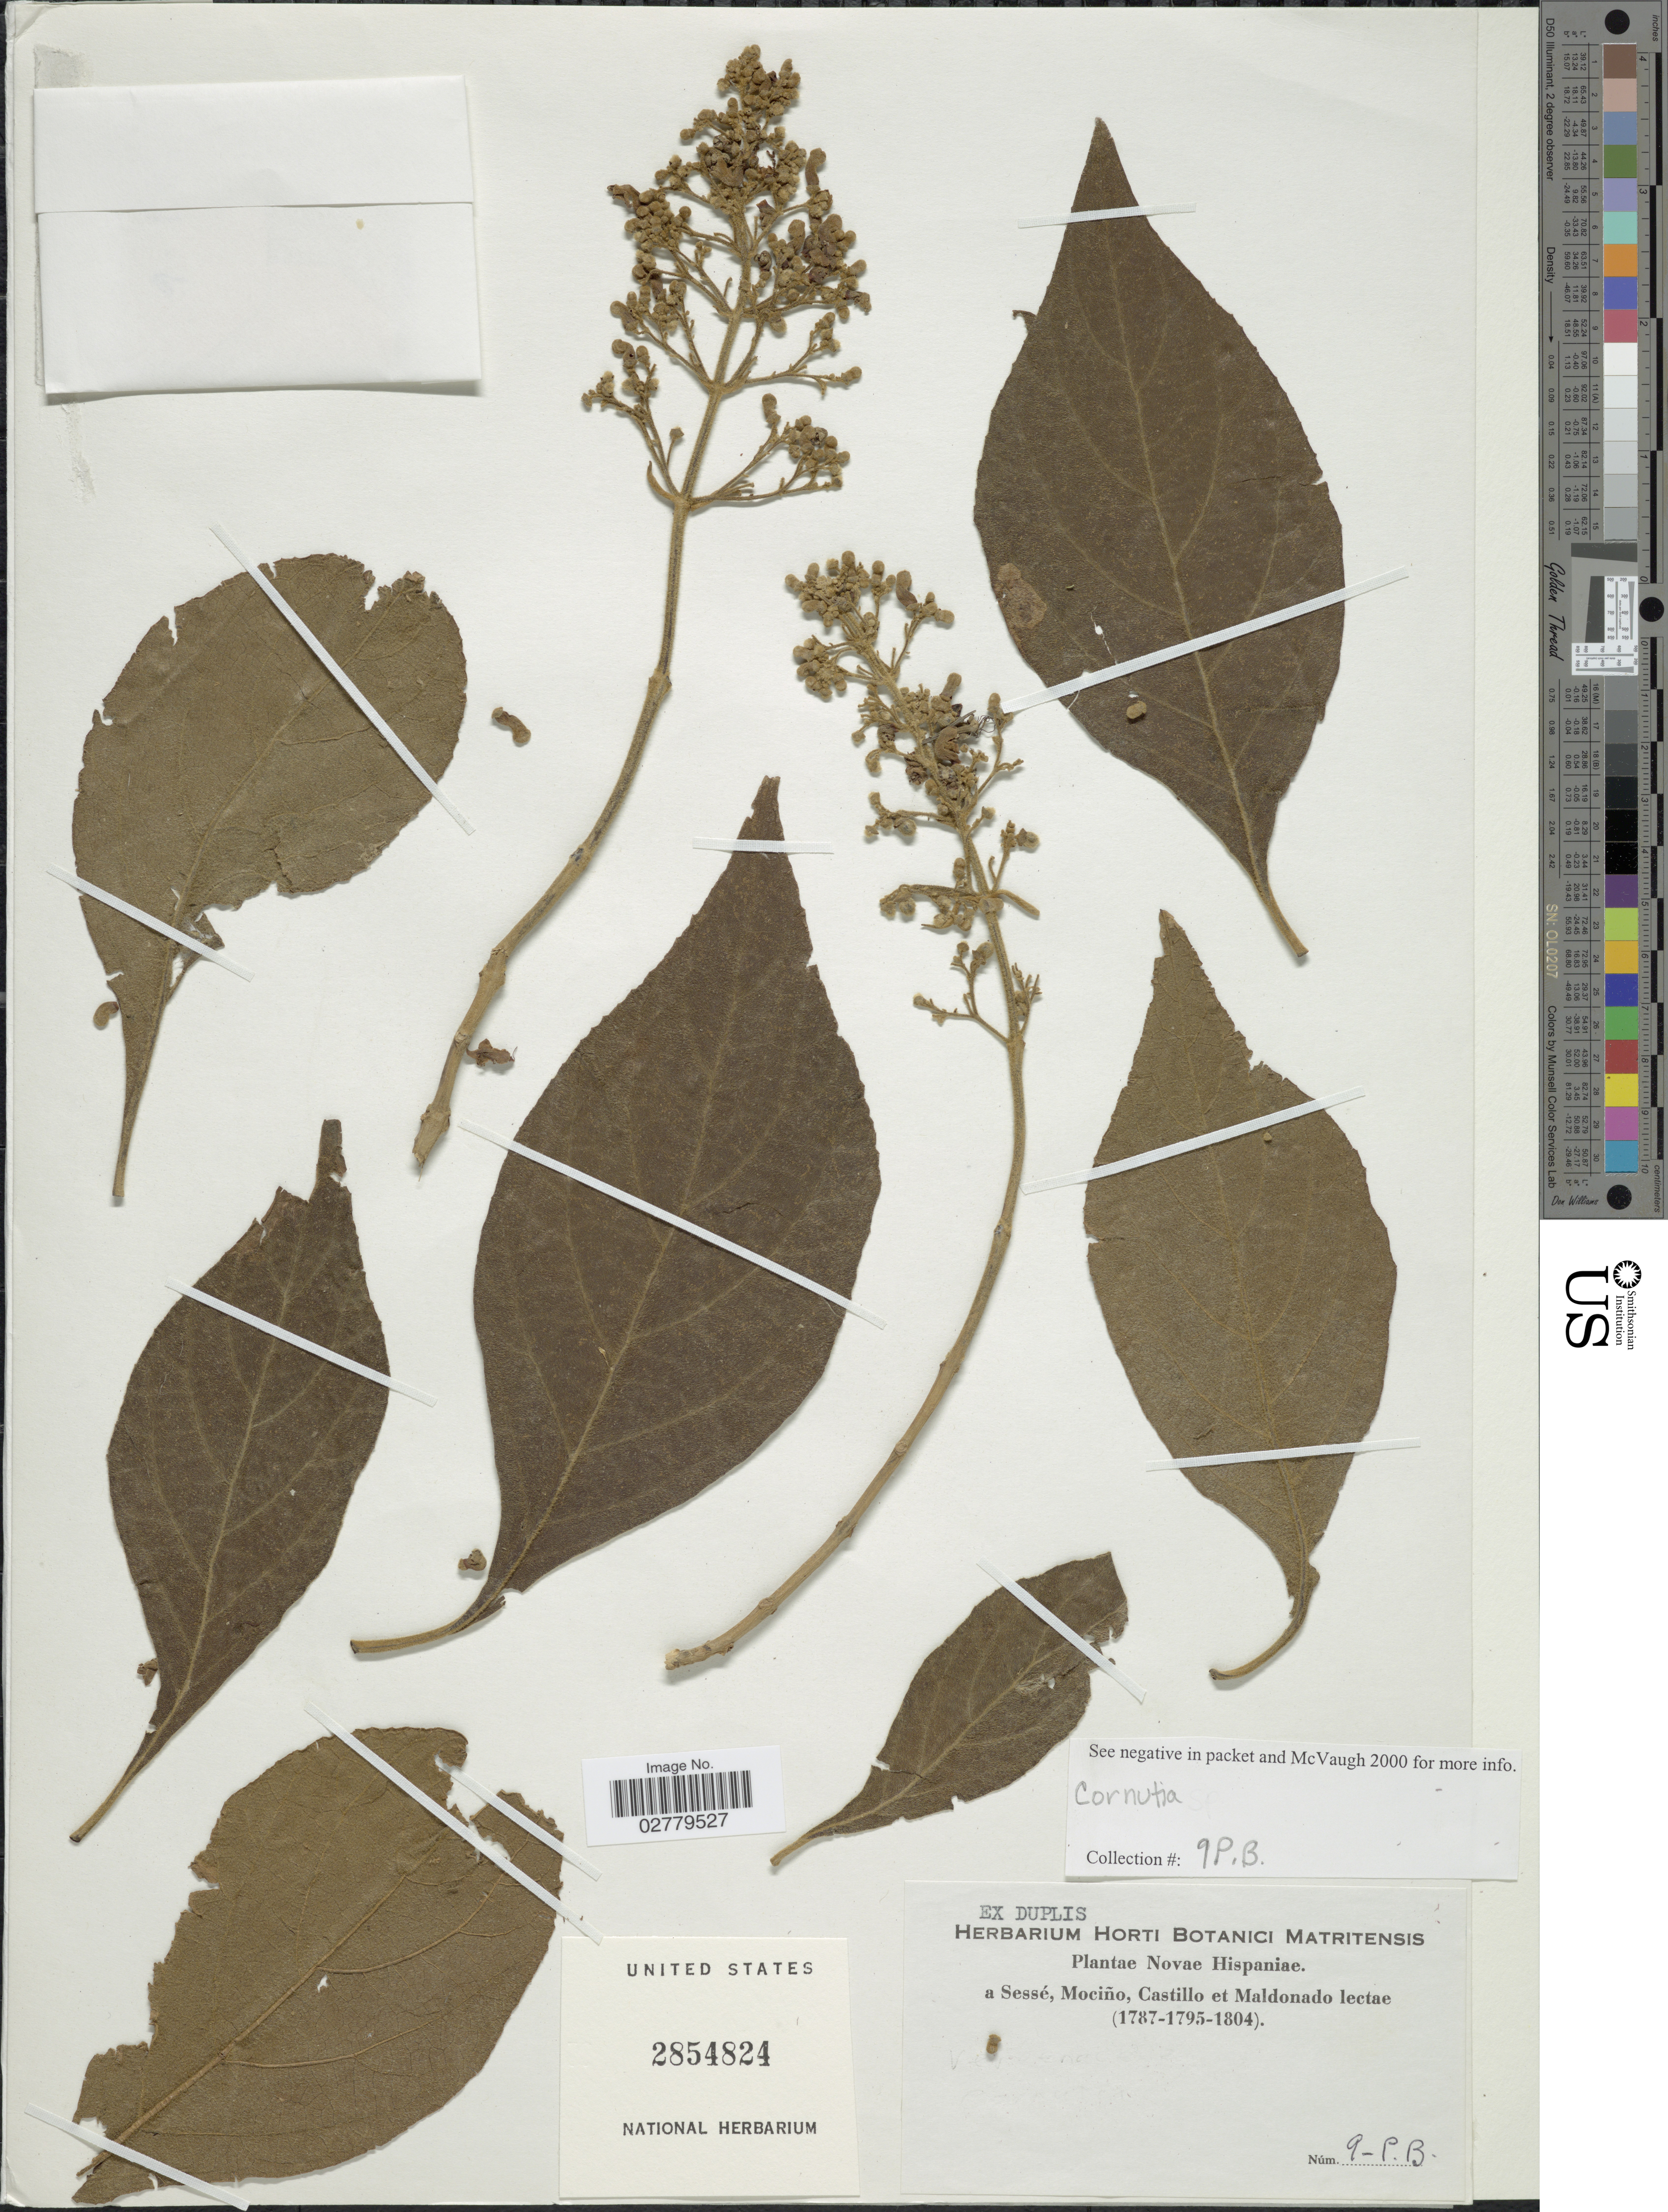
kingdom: Plantae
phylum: Tracheophyta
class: Magnoliopsida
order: Lamiales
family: Lamiaceae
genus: Cornutia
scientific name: Cornutia sp.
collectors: Sessé, --, Mociño, Castillo, -- & Maldonado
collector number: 9-PB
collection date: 1787/1804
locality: Novae Hispaniae.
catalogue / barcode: US 2854824